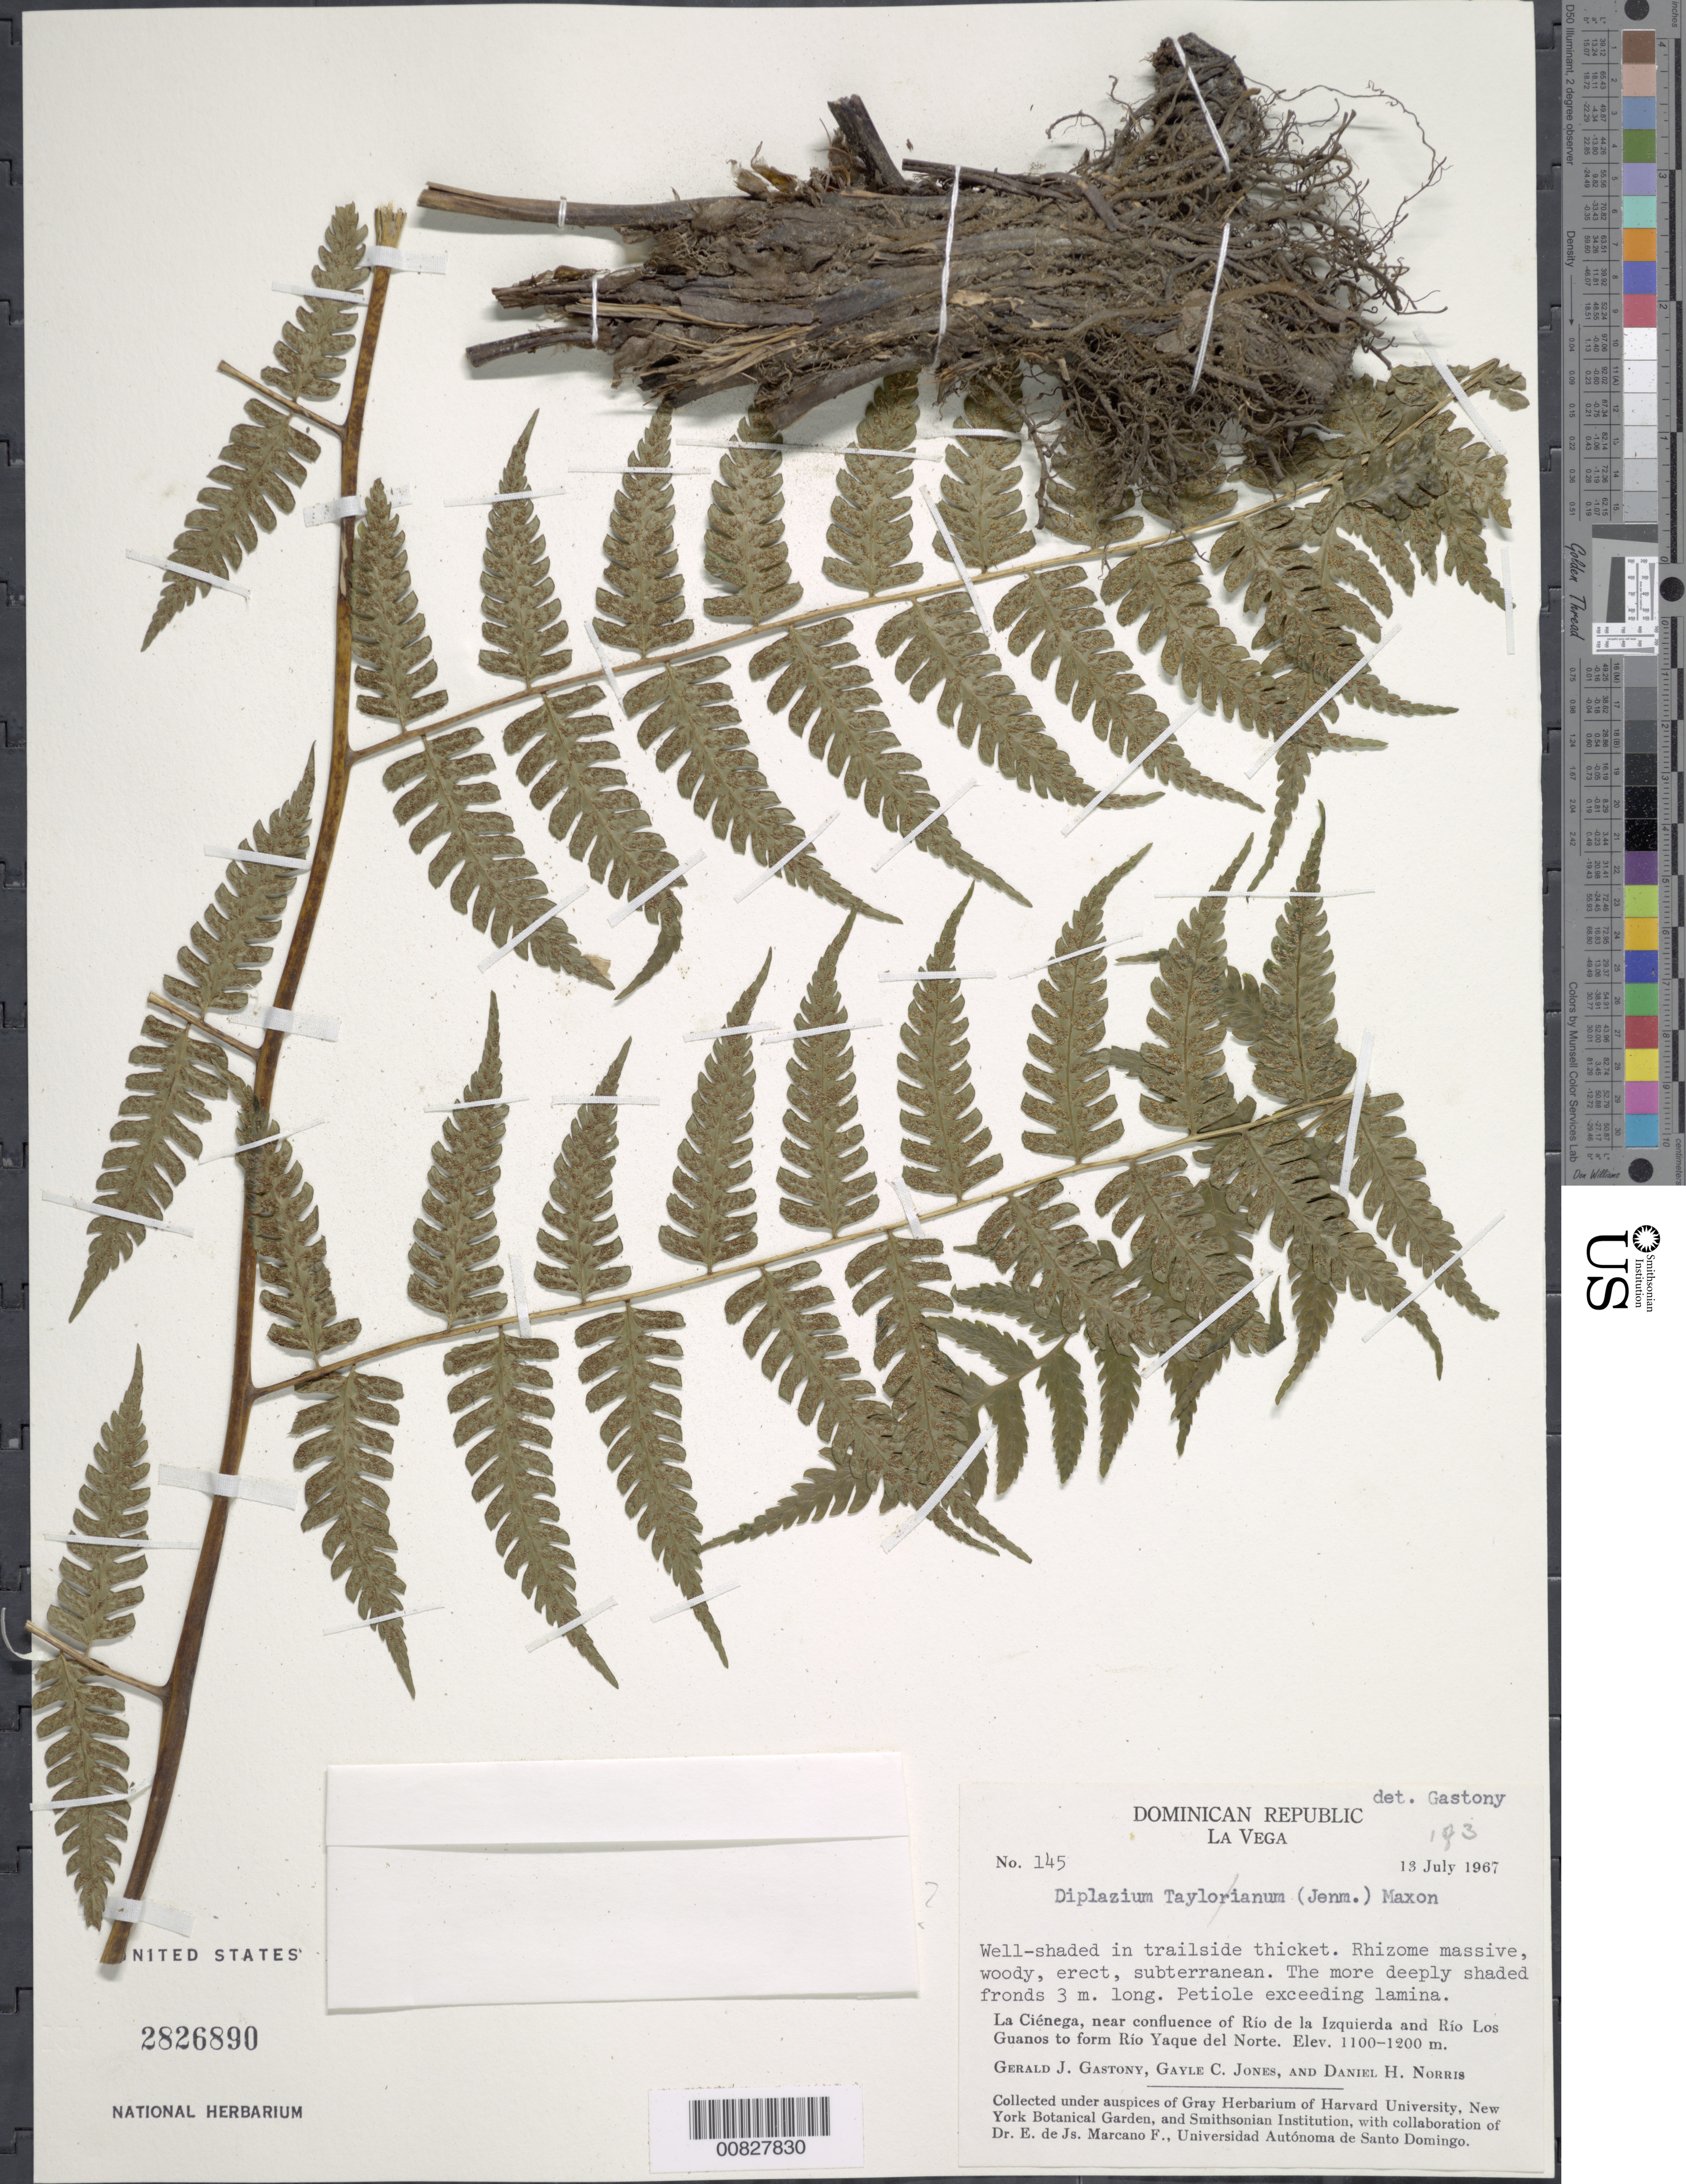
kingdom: Plantae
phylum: Tracheophyta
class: Polypodiopsida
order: Polypodiales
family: Athyriaceae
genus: Diplazium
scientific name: Diplazium hians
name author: Kunze ex Klotzsch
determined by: Sánchez, C.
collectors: G. Gastony, G. C. Jones & D. H. Norris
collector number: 145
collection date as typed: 13 Jul 1967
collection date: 1967-07-13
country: Dominican Republic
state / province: La Vega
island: Hispaniola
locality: La Ciénega, near confluence of Río de la Izquierda and Río Los Guanos to form Río Yaque del Norte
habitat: Well-shaded trailside thicket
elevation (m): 1100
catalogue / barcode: US 2826890